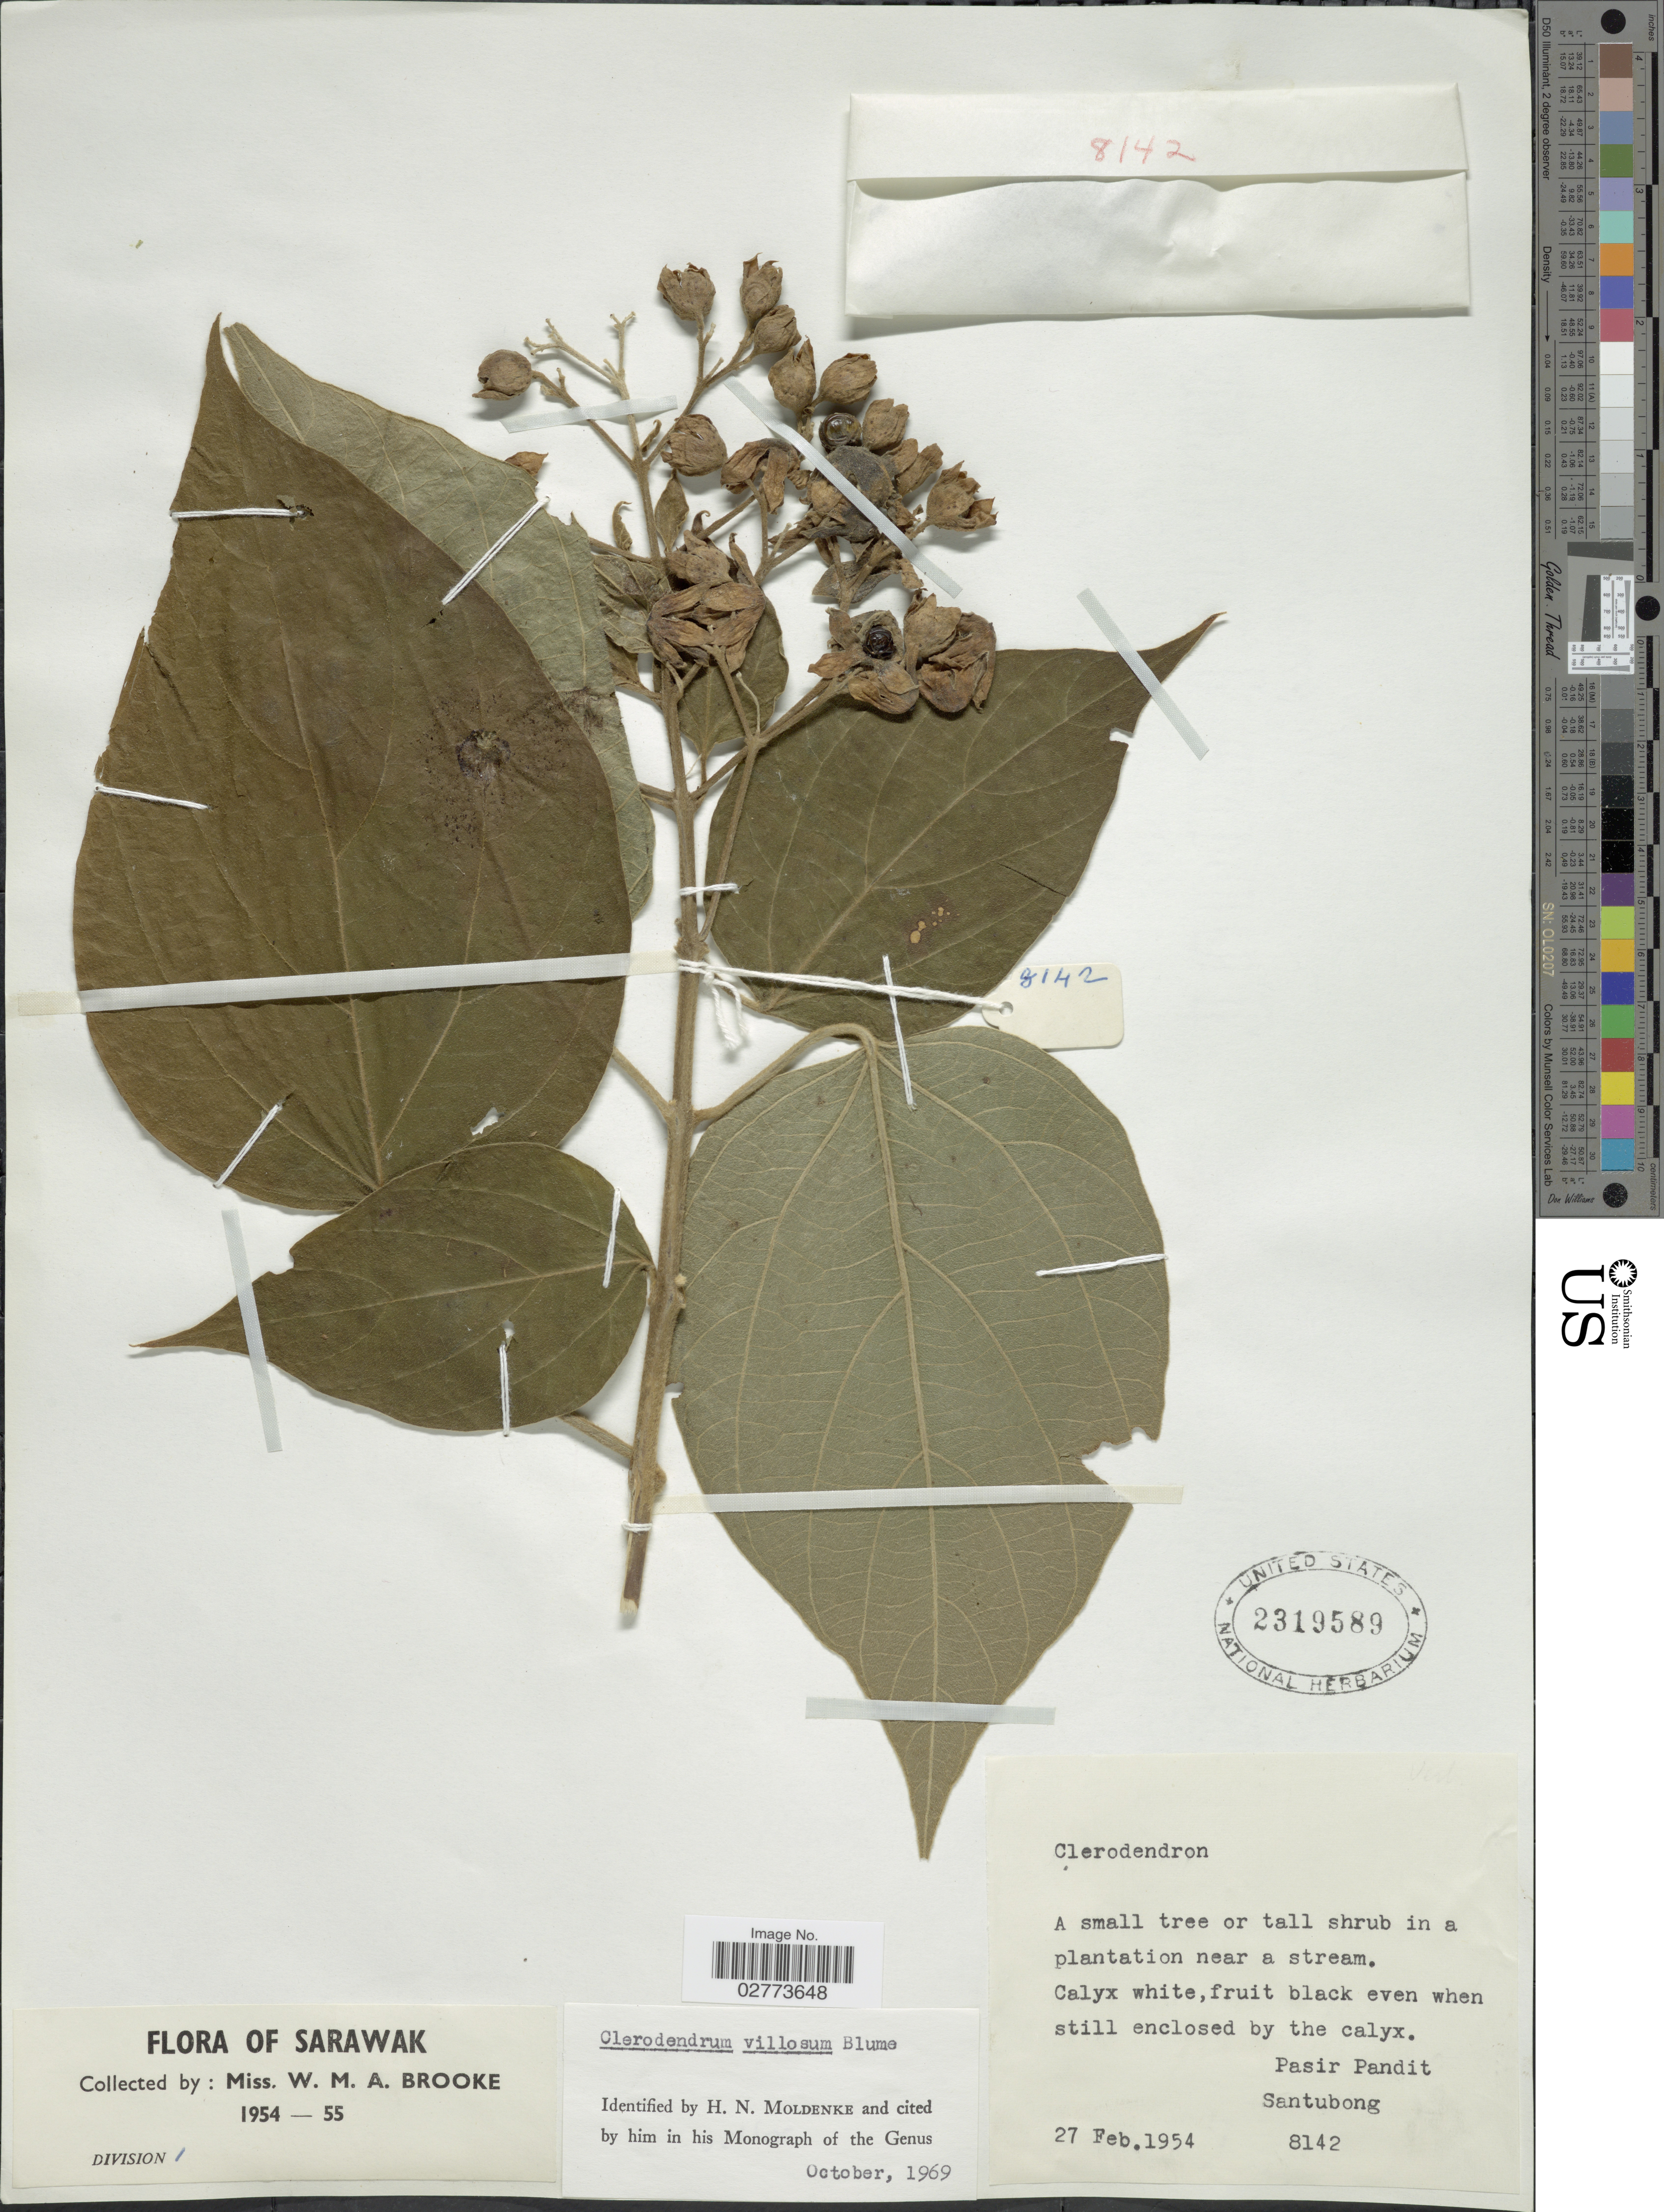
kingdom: Plantae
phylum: Tracheophyta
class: Magnoliopsida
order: Lamiales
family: Lamiaceae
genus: Clerodendrum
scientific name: Clerodendrum villosum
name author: Blume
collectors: W. Brooke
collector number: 8142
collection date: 1954-02-27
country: Malaysia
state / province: Sarawak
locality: Division I. Pasir Pandit. Santubong.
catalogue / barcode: US 2319589